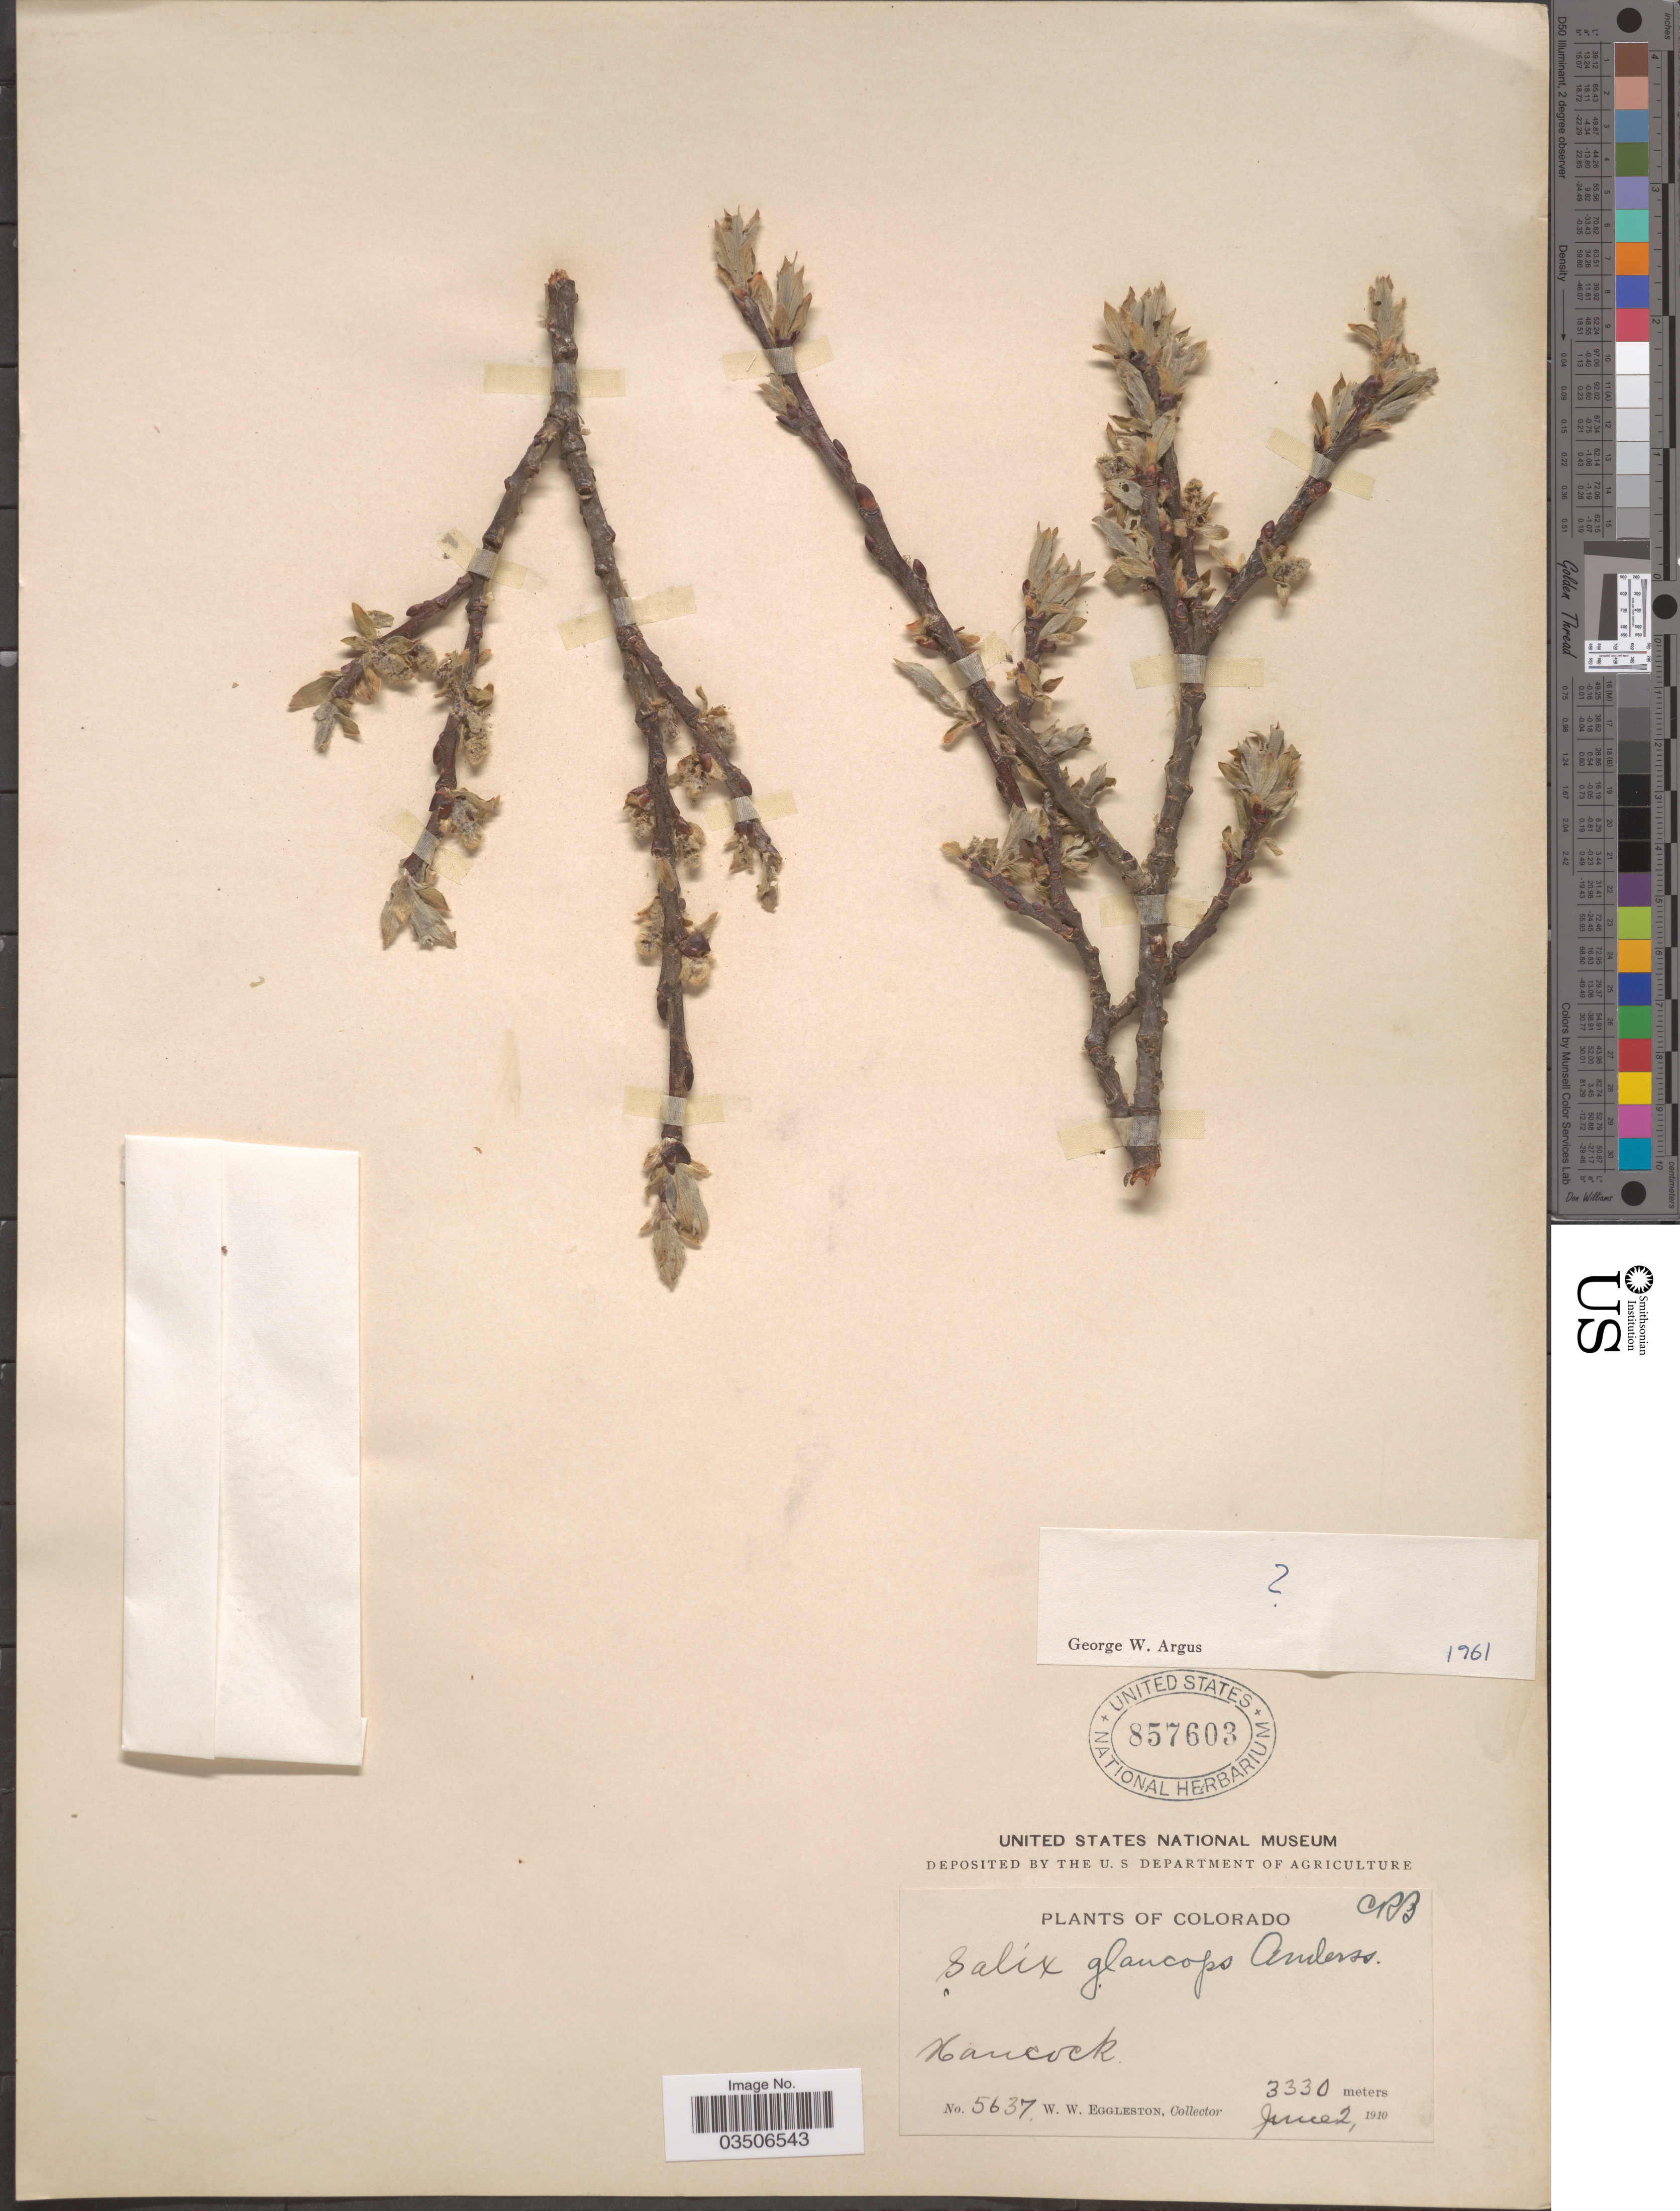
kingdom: Plantae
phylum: Tracheophyta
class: Magnoliopsida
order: Malpighiales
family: Salicaceae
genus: Salix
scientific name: Salix cordata x S. sericea Marshall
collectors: W. W. Eggleston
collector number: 5637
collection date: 1910-06-02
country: United States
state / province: Colorado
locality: Hancock.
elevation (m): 3330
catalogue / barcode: US 857603